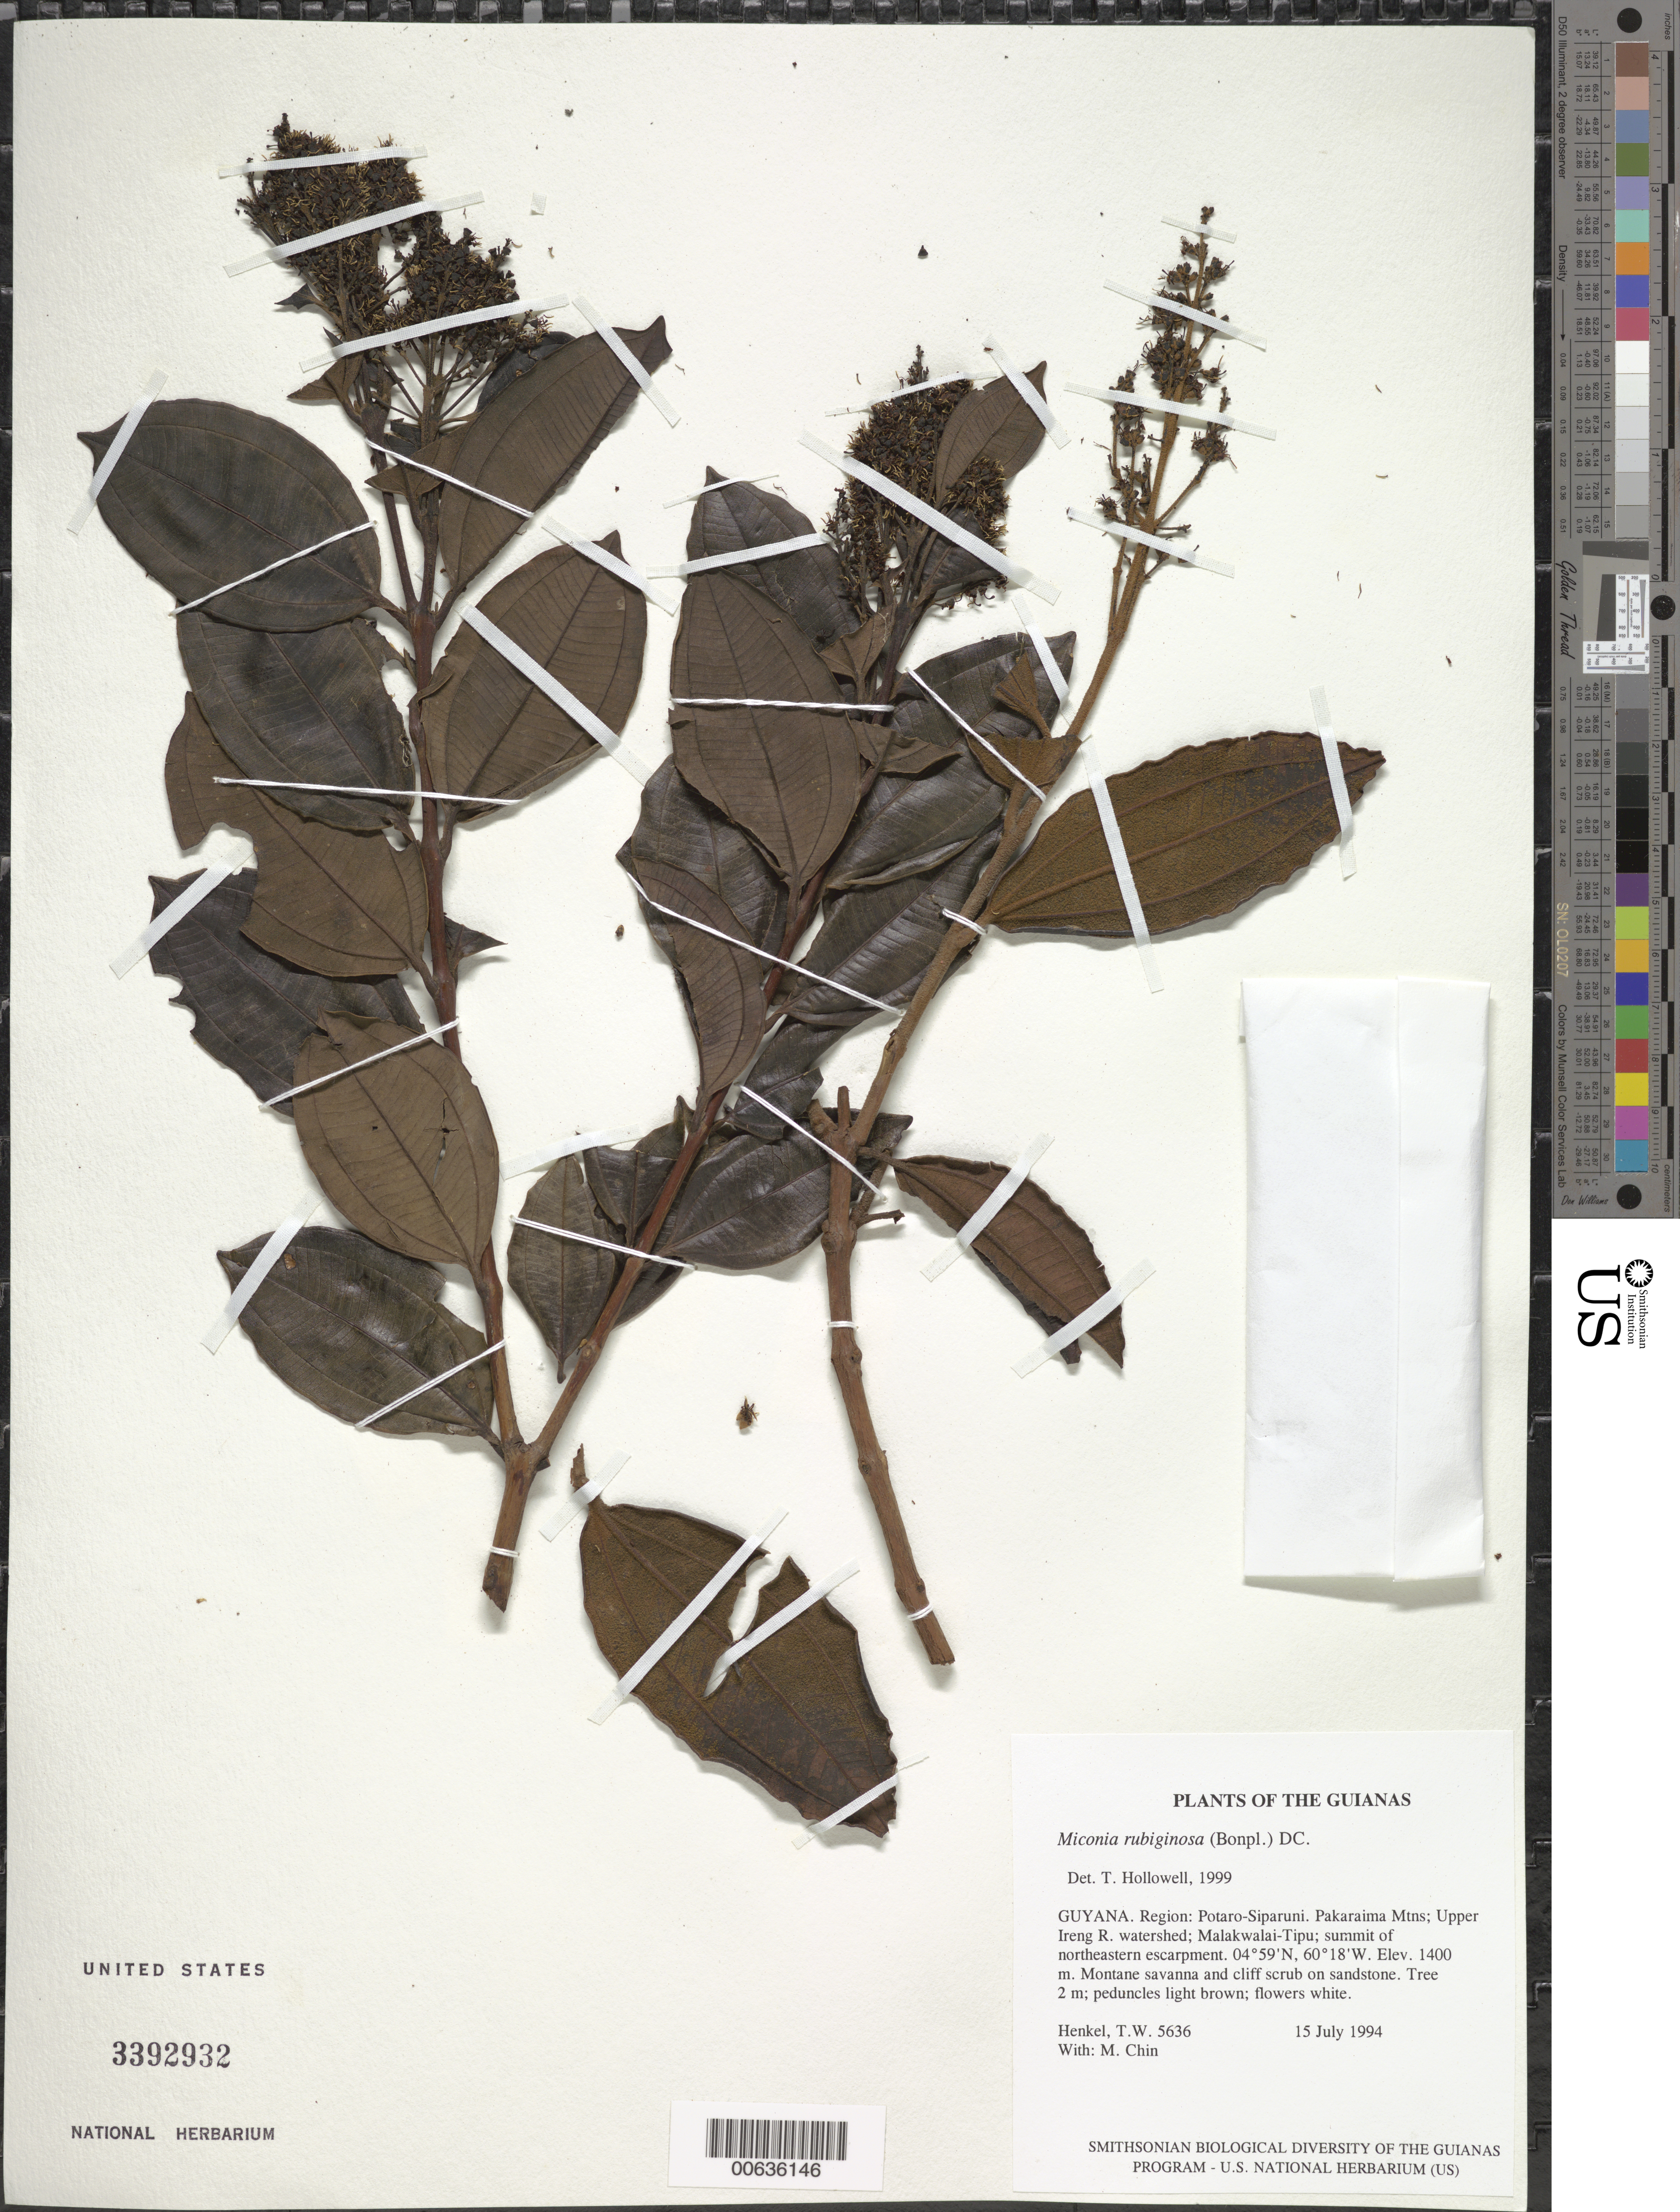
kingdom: Plantae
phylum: Tracheophyta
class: Magnoliopsida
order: Myrtales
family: Melastomataceae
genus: Miconia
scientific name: Miconia rubiginosa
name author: (Bonpl.) DC.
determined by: Hollowell, T. H., (BOT), Smithsonian Institution - National Museum of Natural History (UNITED STATES)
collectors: T. Henkel & M. Chin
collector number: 5636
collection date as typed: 15 July 1994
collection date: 1994-07-15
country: Guyana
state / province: Potaro-Siparuni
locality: Pakaraima Mtns; Upper Ireng R. watershed; Malakwalai-Tipu; summit of northeastern escarpment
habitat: Montane savanna and cliff scrub on sandstone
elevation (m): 1400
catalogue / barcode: US 3392932